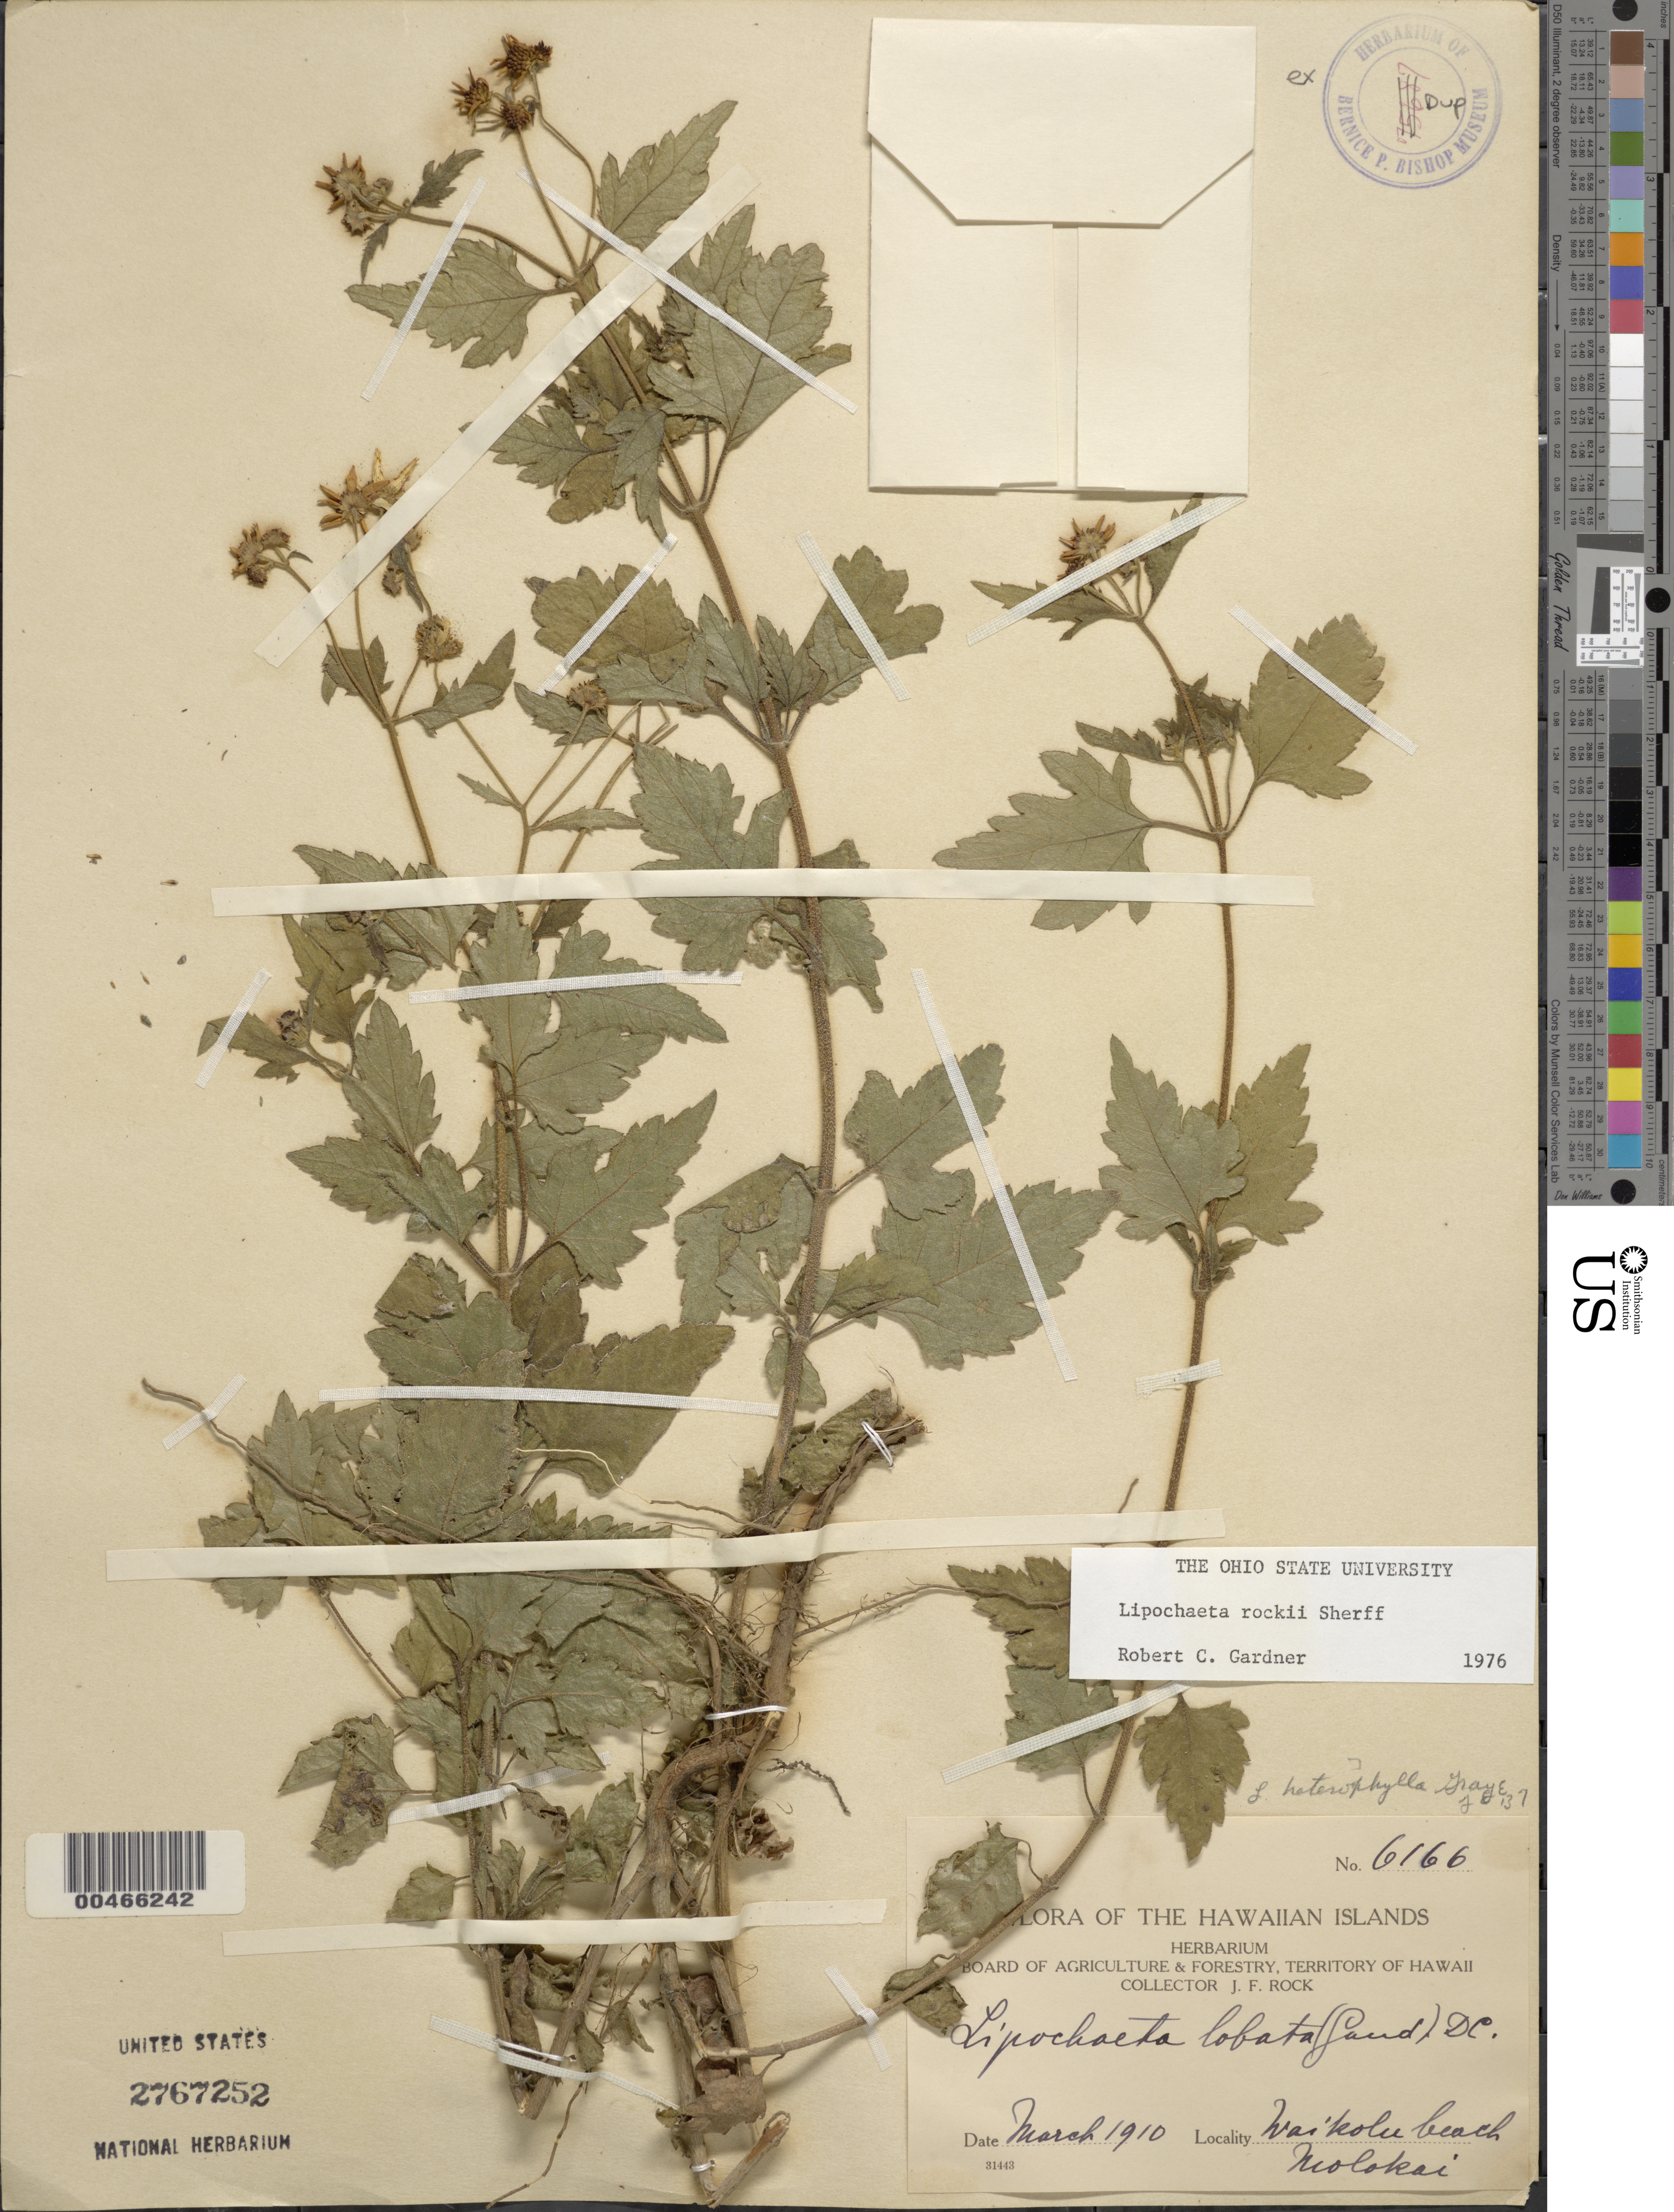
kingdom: Plantae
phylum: Tracheophyta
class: Magnoliopsida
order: Asterales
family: Asteraceae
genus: Lipochaeta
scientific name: Lipochaeta rockii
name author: Sherff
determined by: Gardner, R. C.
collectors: J. F. Rock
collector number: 6166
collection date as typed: Mar 1910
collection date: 1910-03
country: United States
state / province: Hawaii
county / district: Maui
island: Moloka'i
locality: Waikolu beach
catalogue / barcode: US 2767252